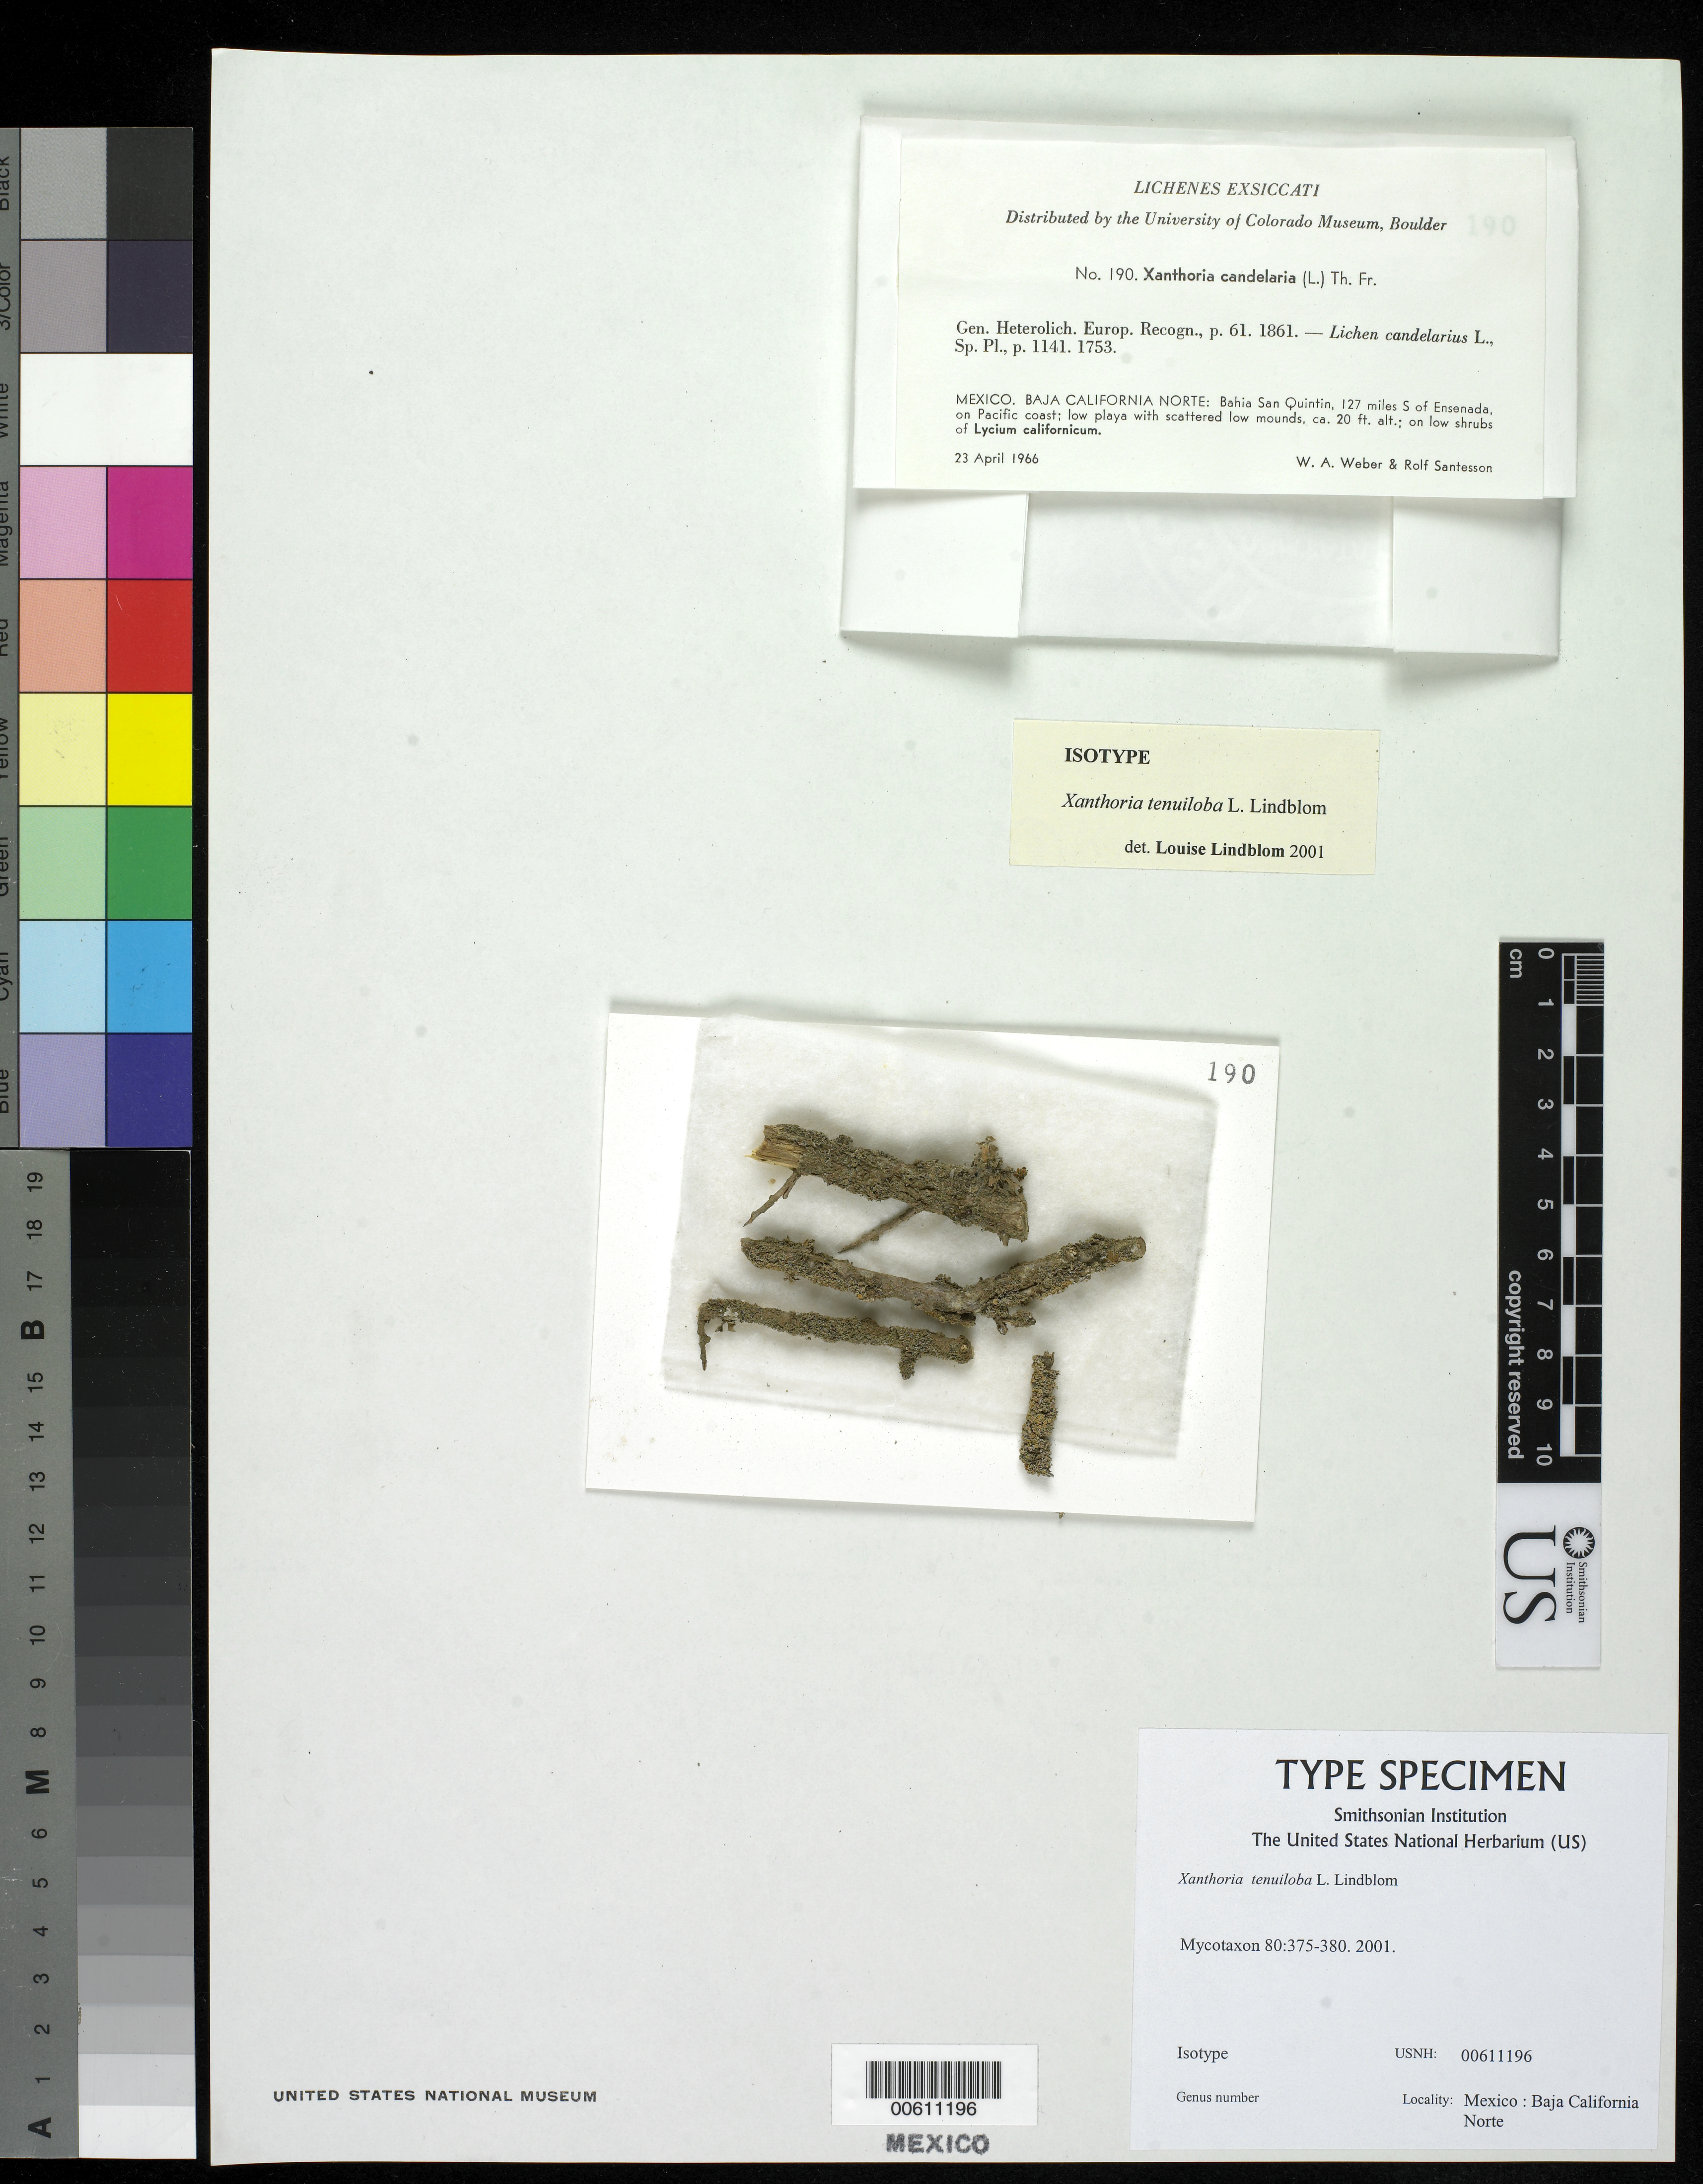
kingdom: Fungi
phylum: Ascomycota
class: Lecanoromycetes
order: Teloschistales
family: Teloschistaceae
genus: Xanthoria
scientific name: Xanthoria tenuiloba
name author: Lindblom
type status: Isotype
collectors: W. A. Weber & R. Santesson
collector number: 190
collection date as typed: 23 Apr 1966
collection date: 1966-04-23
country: Mexico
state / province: Baja California Norte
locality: Bahia San Quintin. 127 miles S of Ensenada on Pacific Coast.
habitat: Low playa with scattered low mounds. On low shrubs of Lycium californicum.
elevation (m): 6